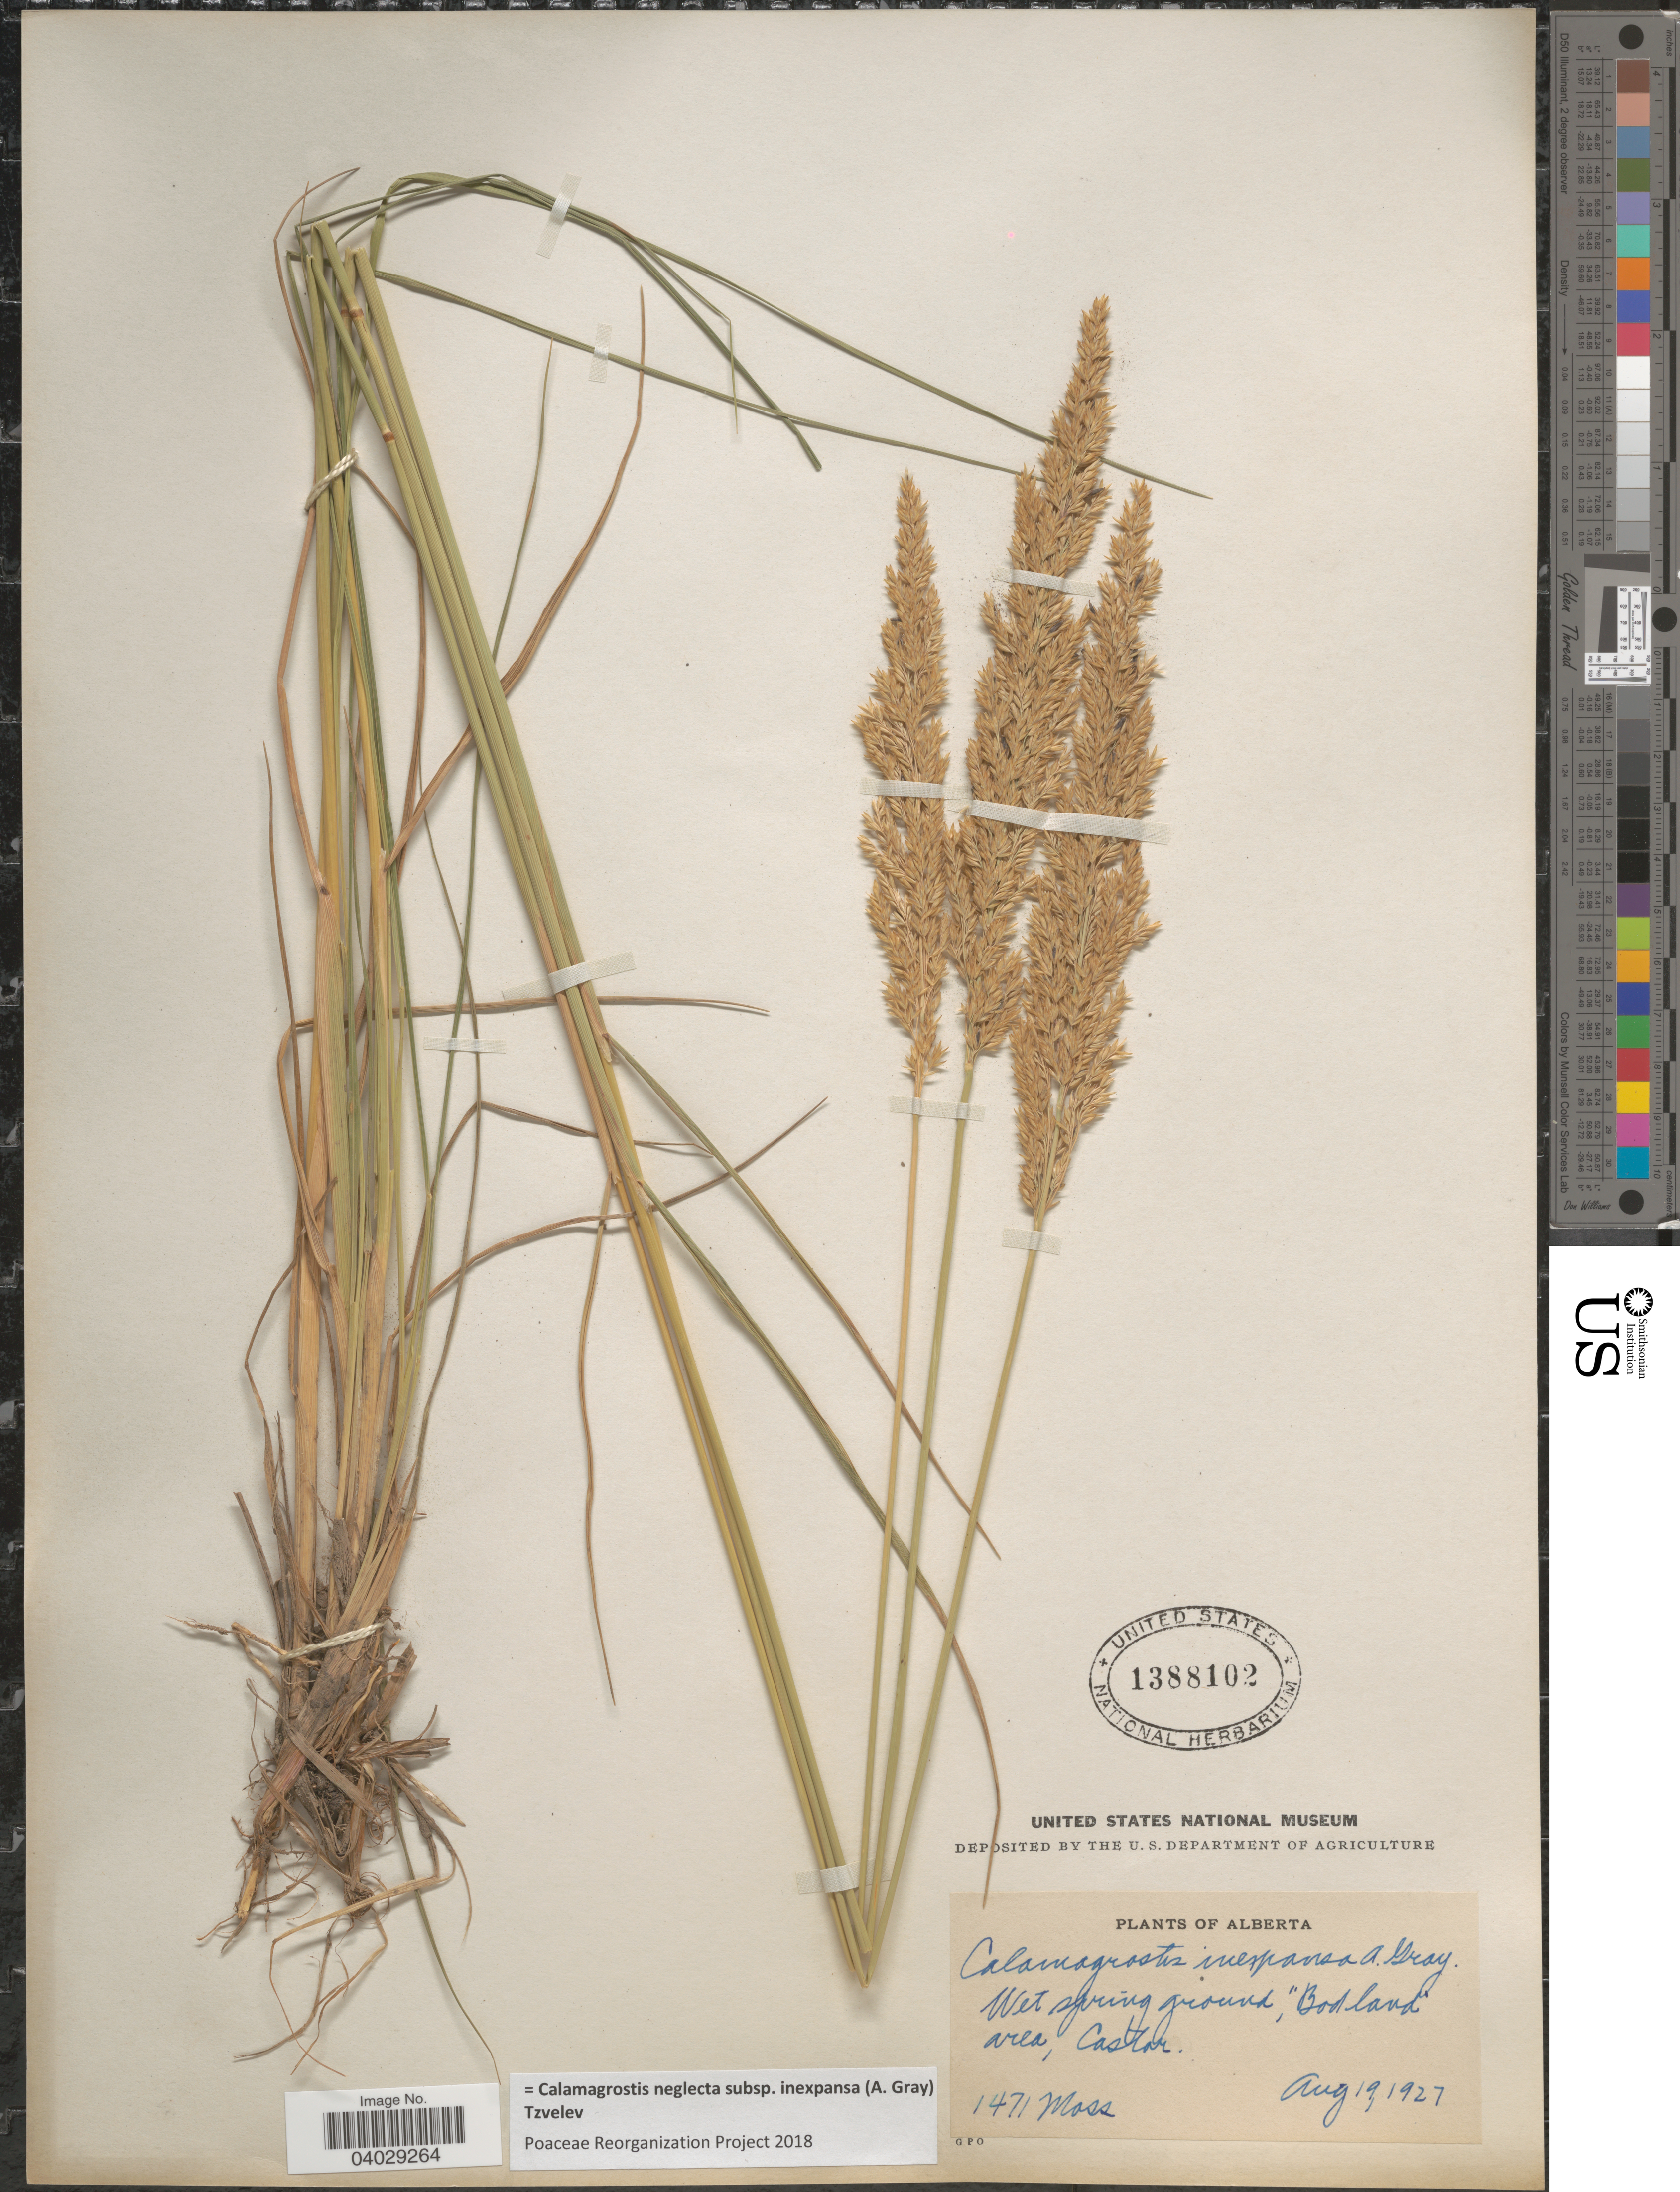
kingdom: Plantae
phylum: Tracheophyta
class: Liliopsida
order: Poales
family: Poaceae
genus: Calamagrostis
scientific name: Calamagrostis neglecta subsp. inexpansa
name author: (A. Gray) Tzvelev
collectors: M. B. Moss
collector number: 1471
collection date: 1927-08-19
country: Canada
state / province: Alberta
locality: Wet spring ground, "Bod land", areas, Castor.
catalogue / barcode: US 1388102